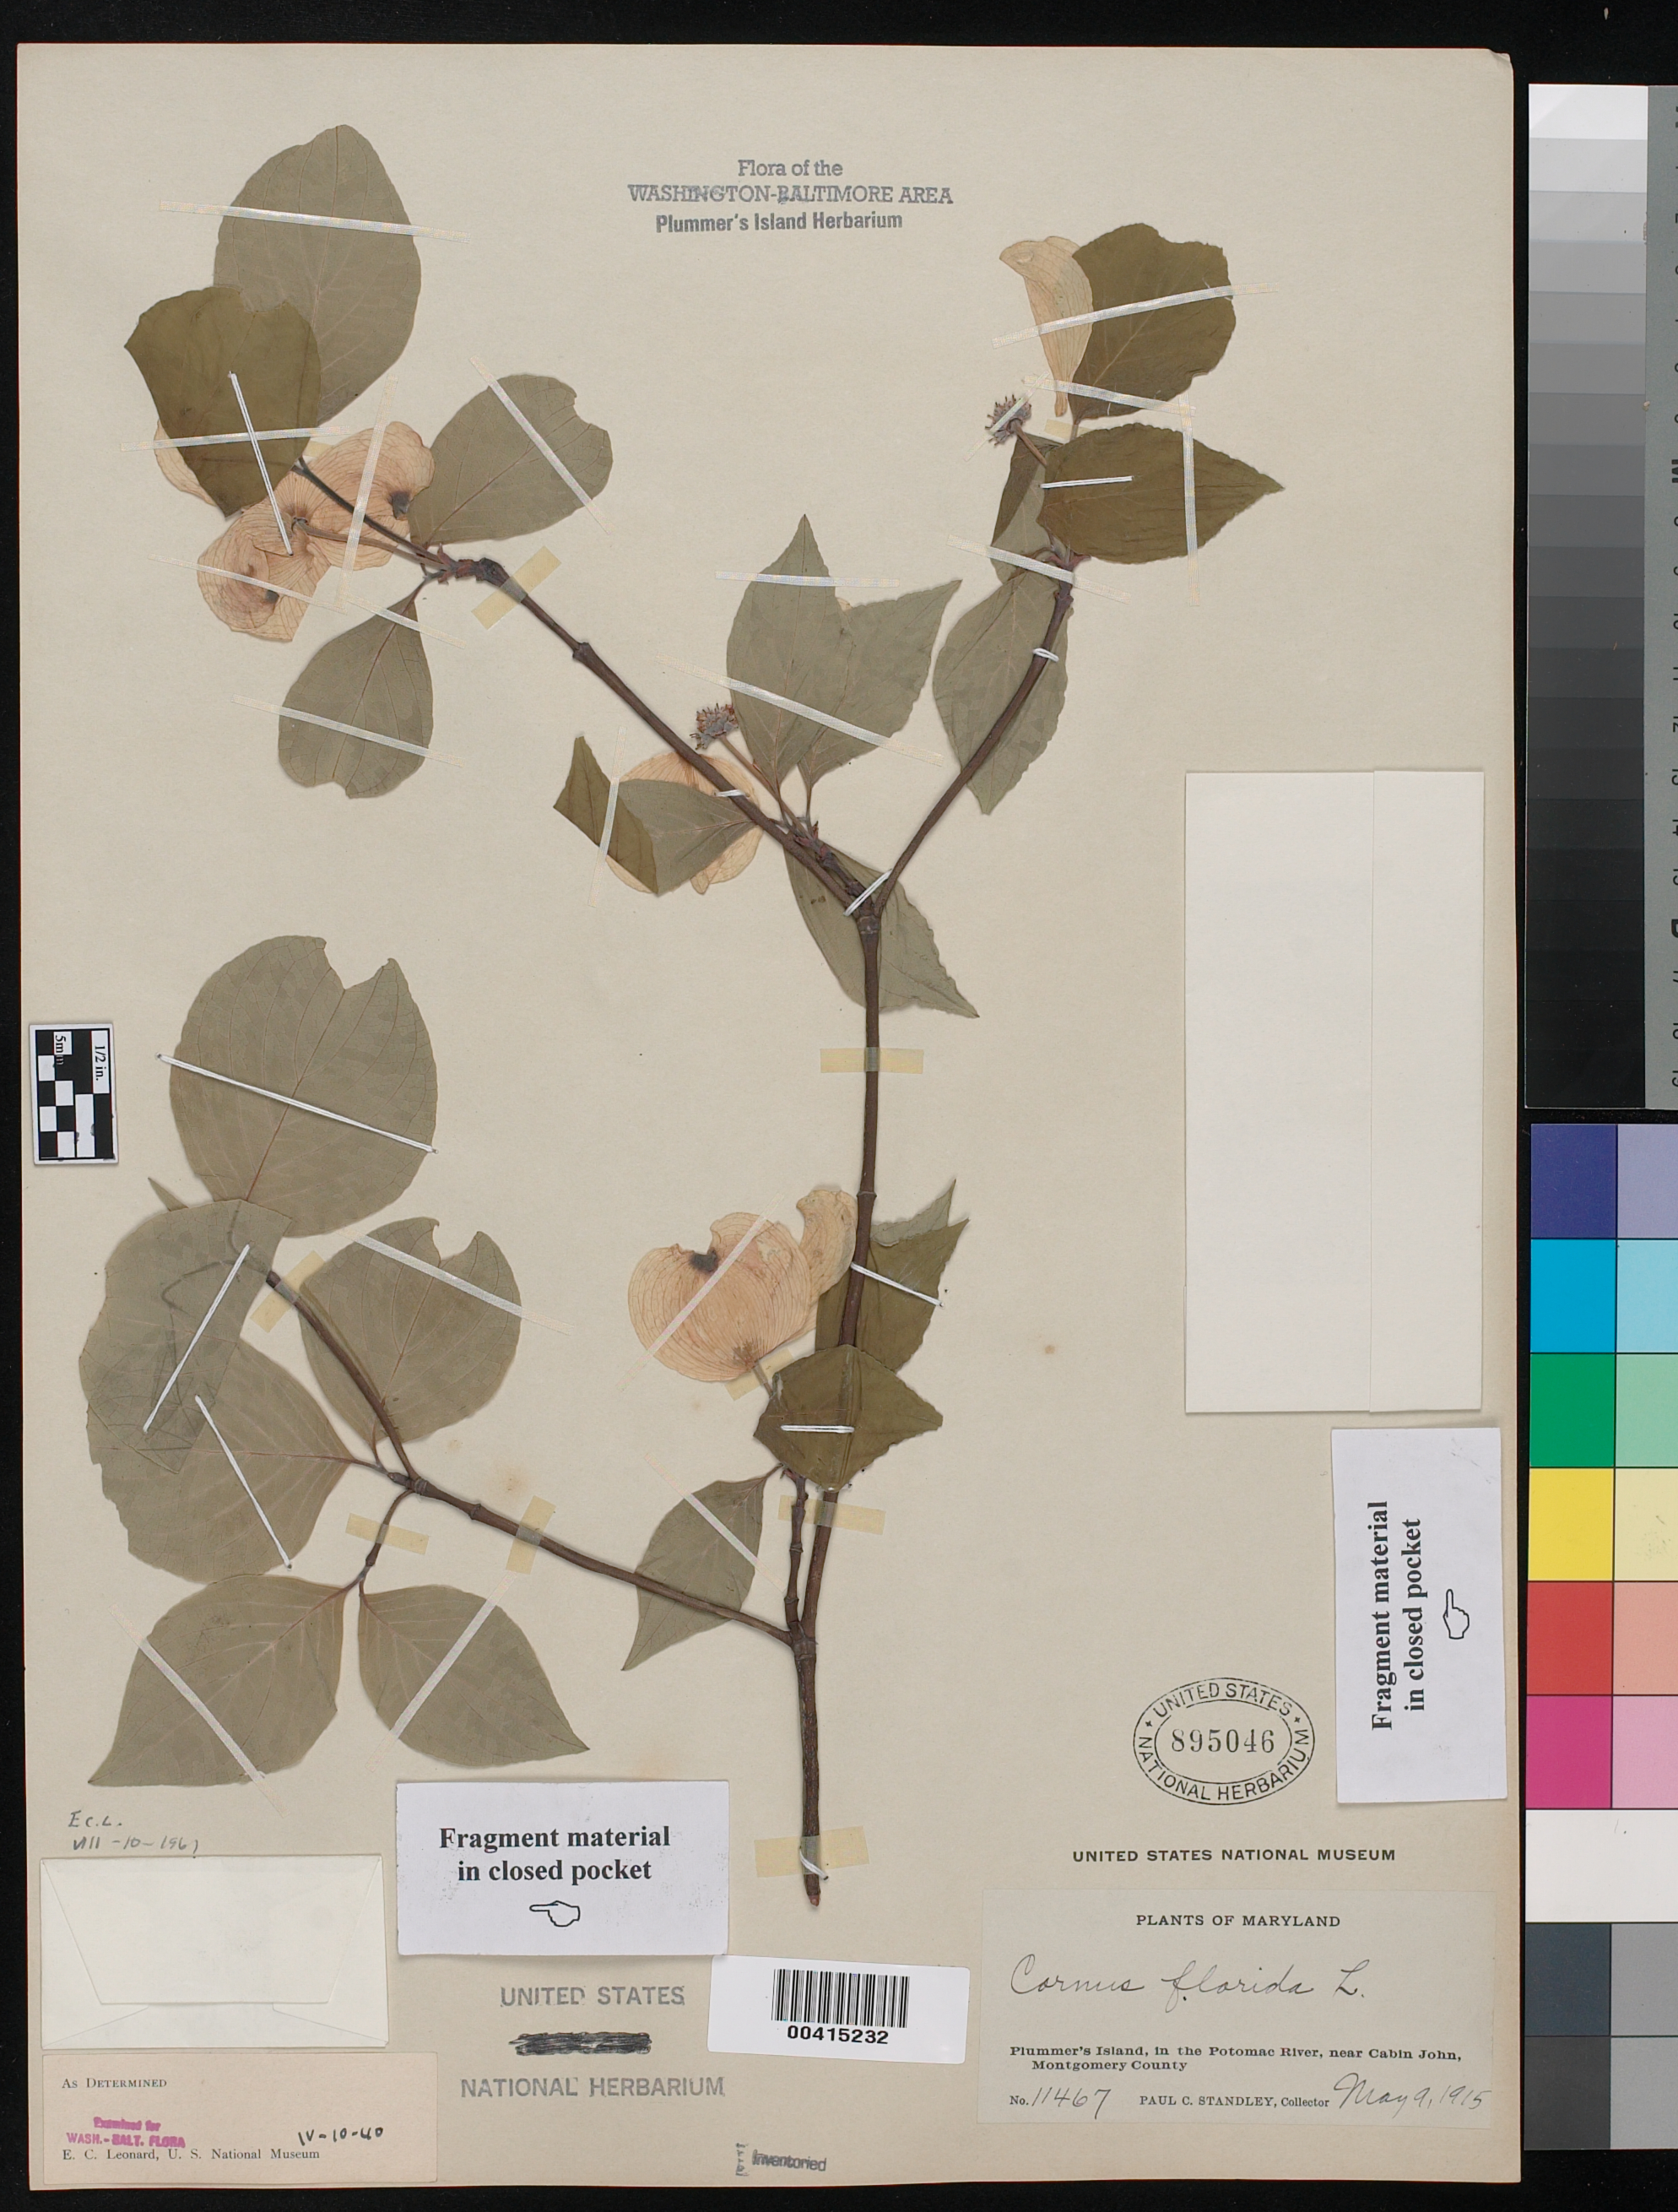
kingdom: Plantae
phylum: Tracheophyta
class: Magnoliopsida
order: Cornales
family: Cornaceae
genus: Cornus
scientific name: Cornus florida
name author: L.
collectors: P. C. Standley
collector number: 11467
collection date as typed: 09 May 1915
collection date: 1915-05-09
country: United States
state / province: Maryland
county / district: Montgomery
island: Plummers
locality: Plummer's Island C. & O. Canal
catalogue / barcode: US 895046